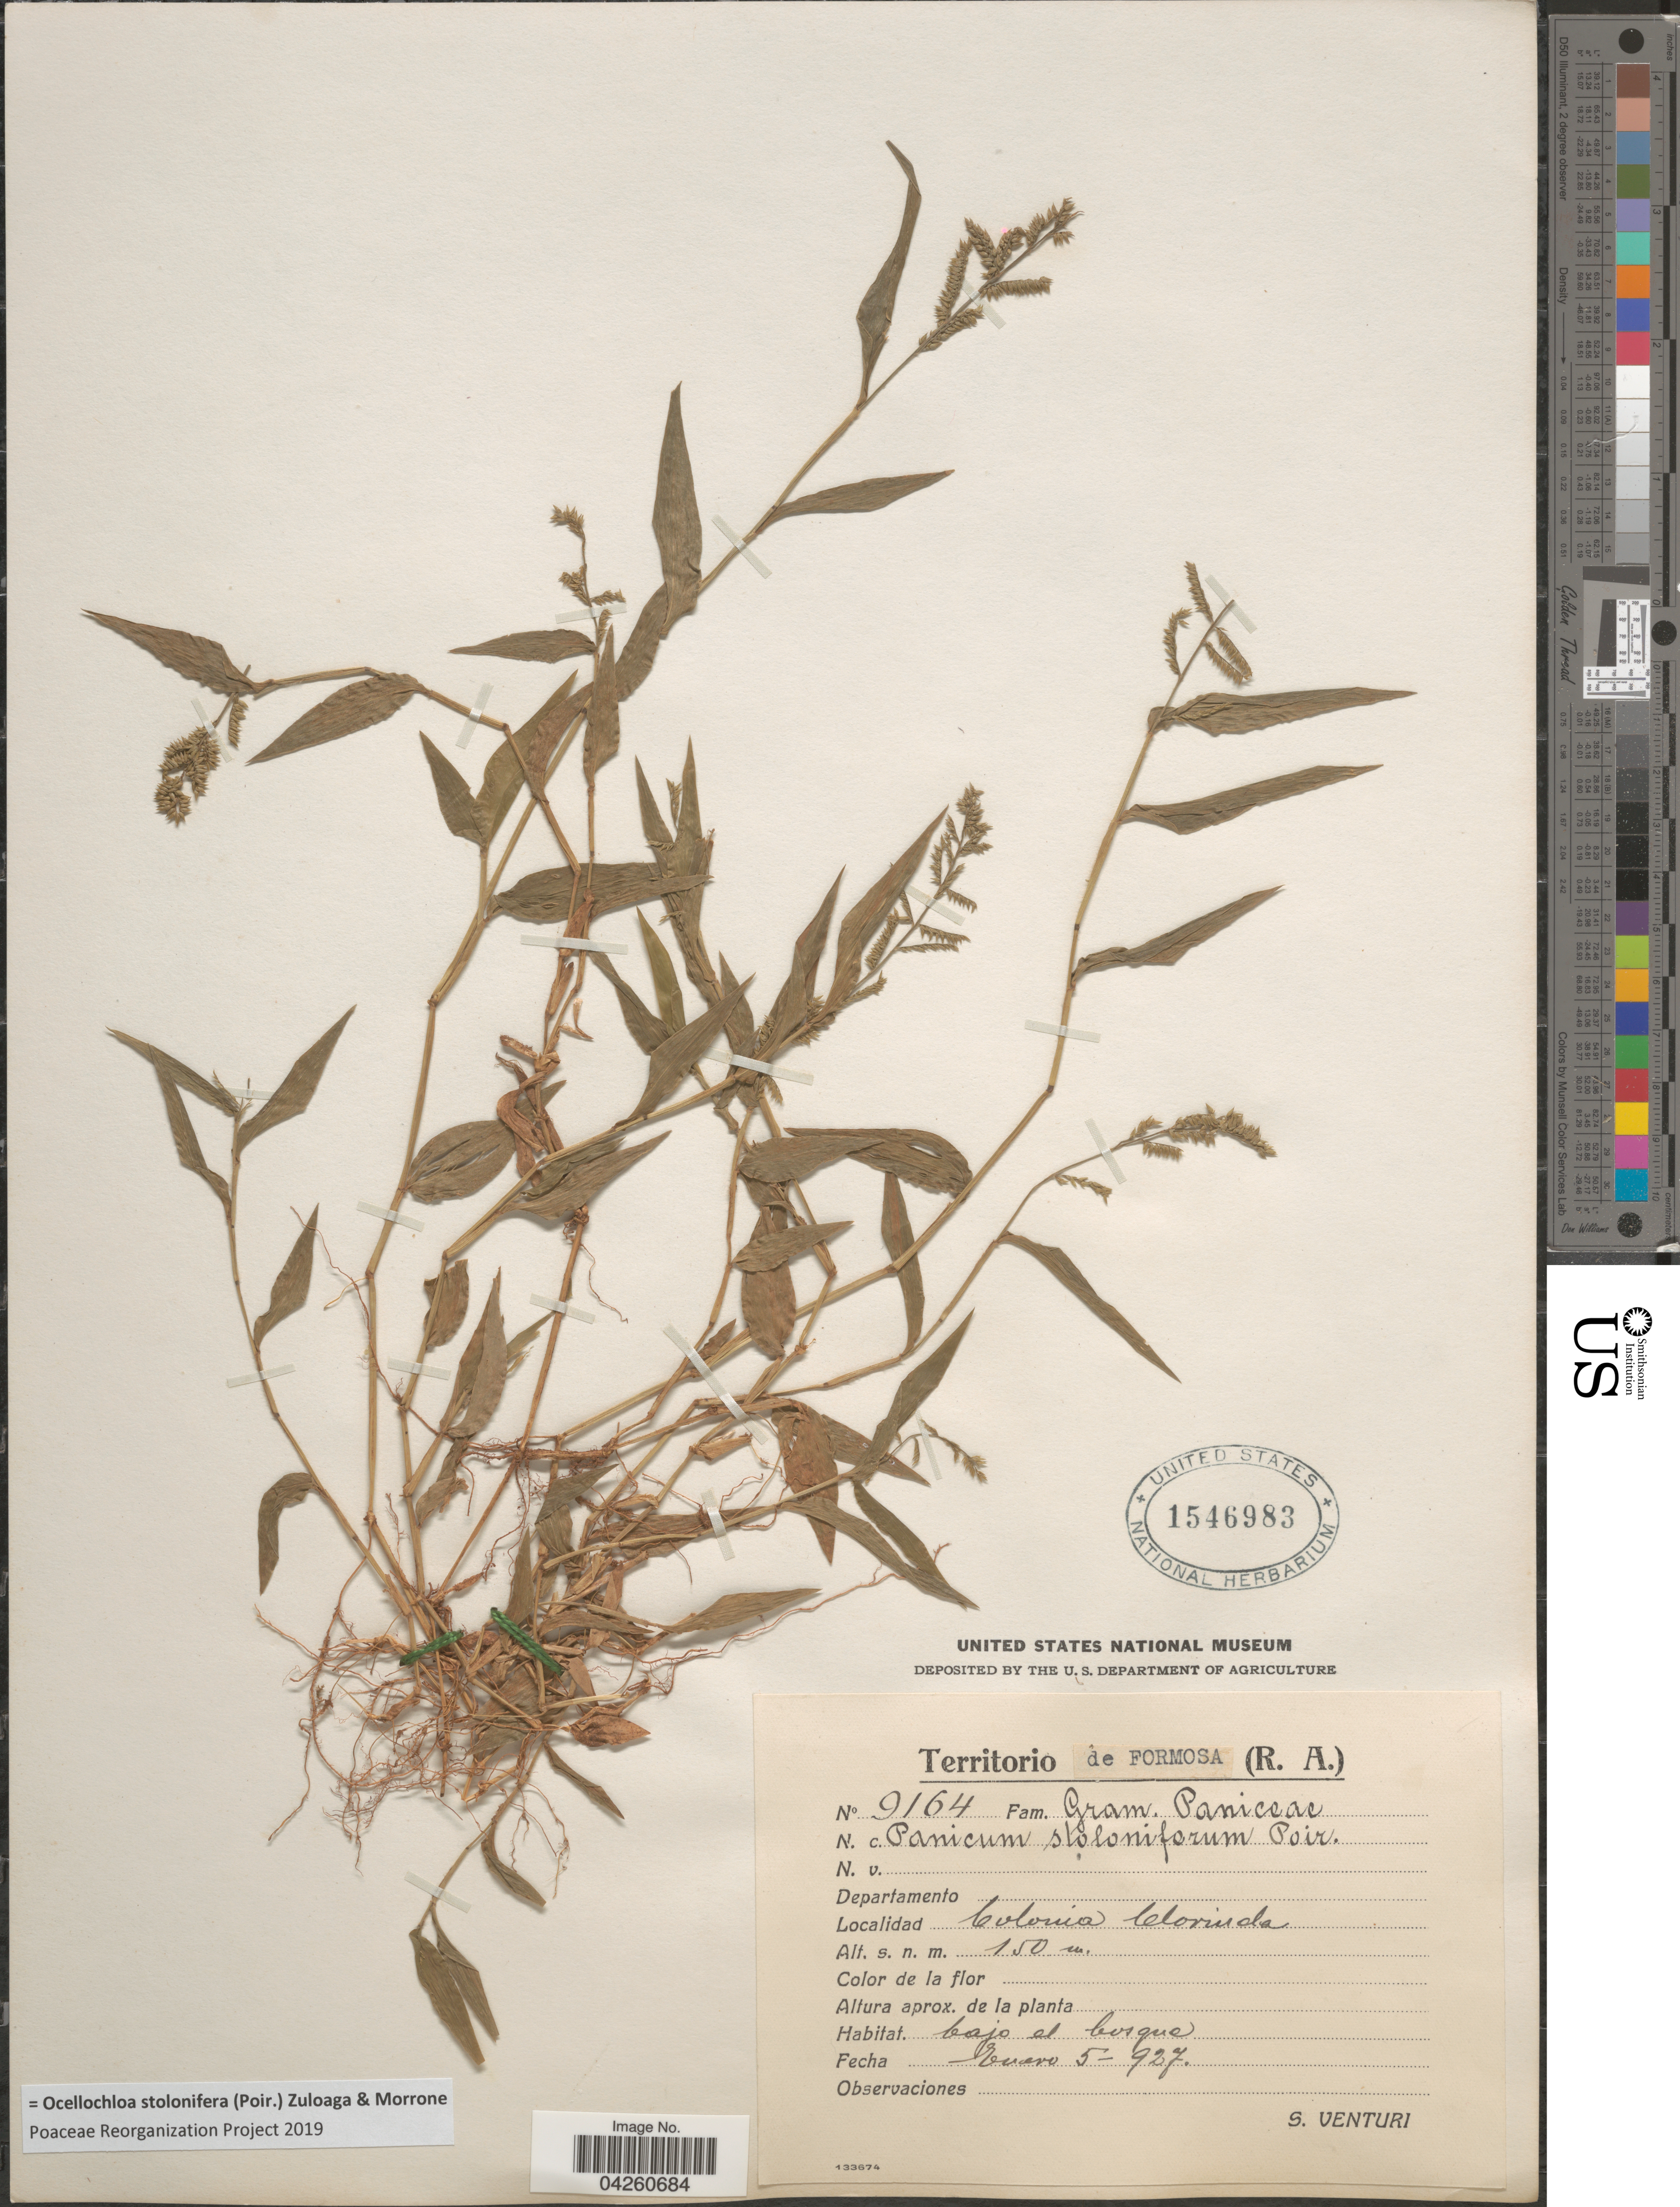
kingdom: Plantae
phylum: Tracheophyta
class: Liliopsida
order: Poales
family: Poaceae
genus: Ocellochloa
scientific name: Ocellochloa stolonifera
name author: (Poir.) Zuloaga & Morrone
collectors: S. Venturi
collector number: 9164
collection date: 1927-01-05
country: Argentina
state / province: Formosa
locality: Colonia Clorinda.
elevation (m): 150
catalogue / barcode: US 1546983